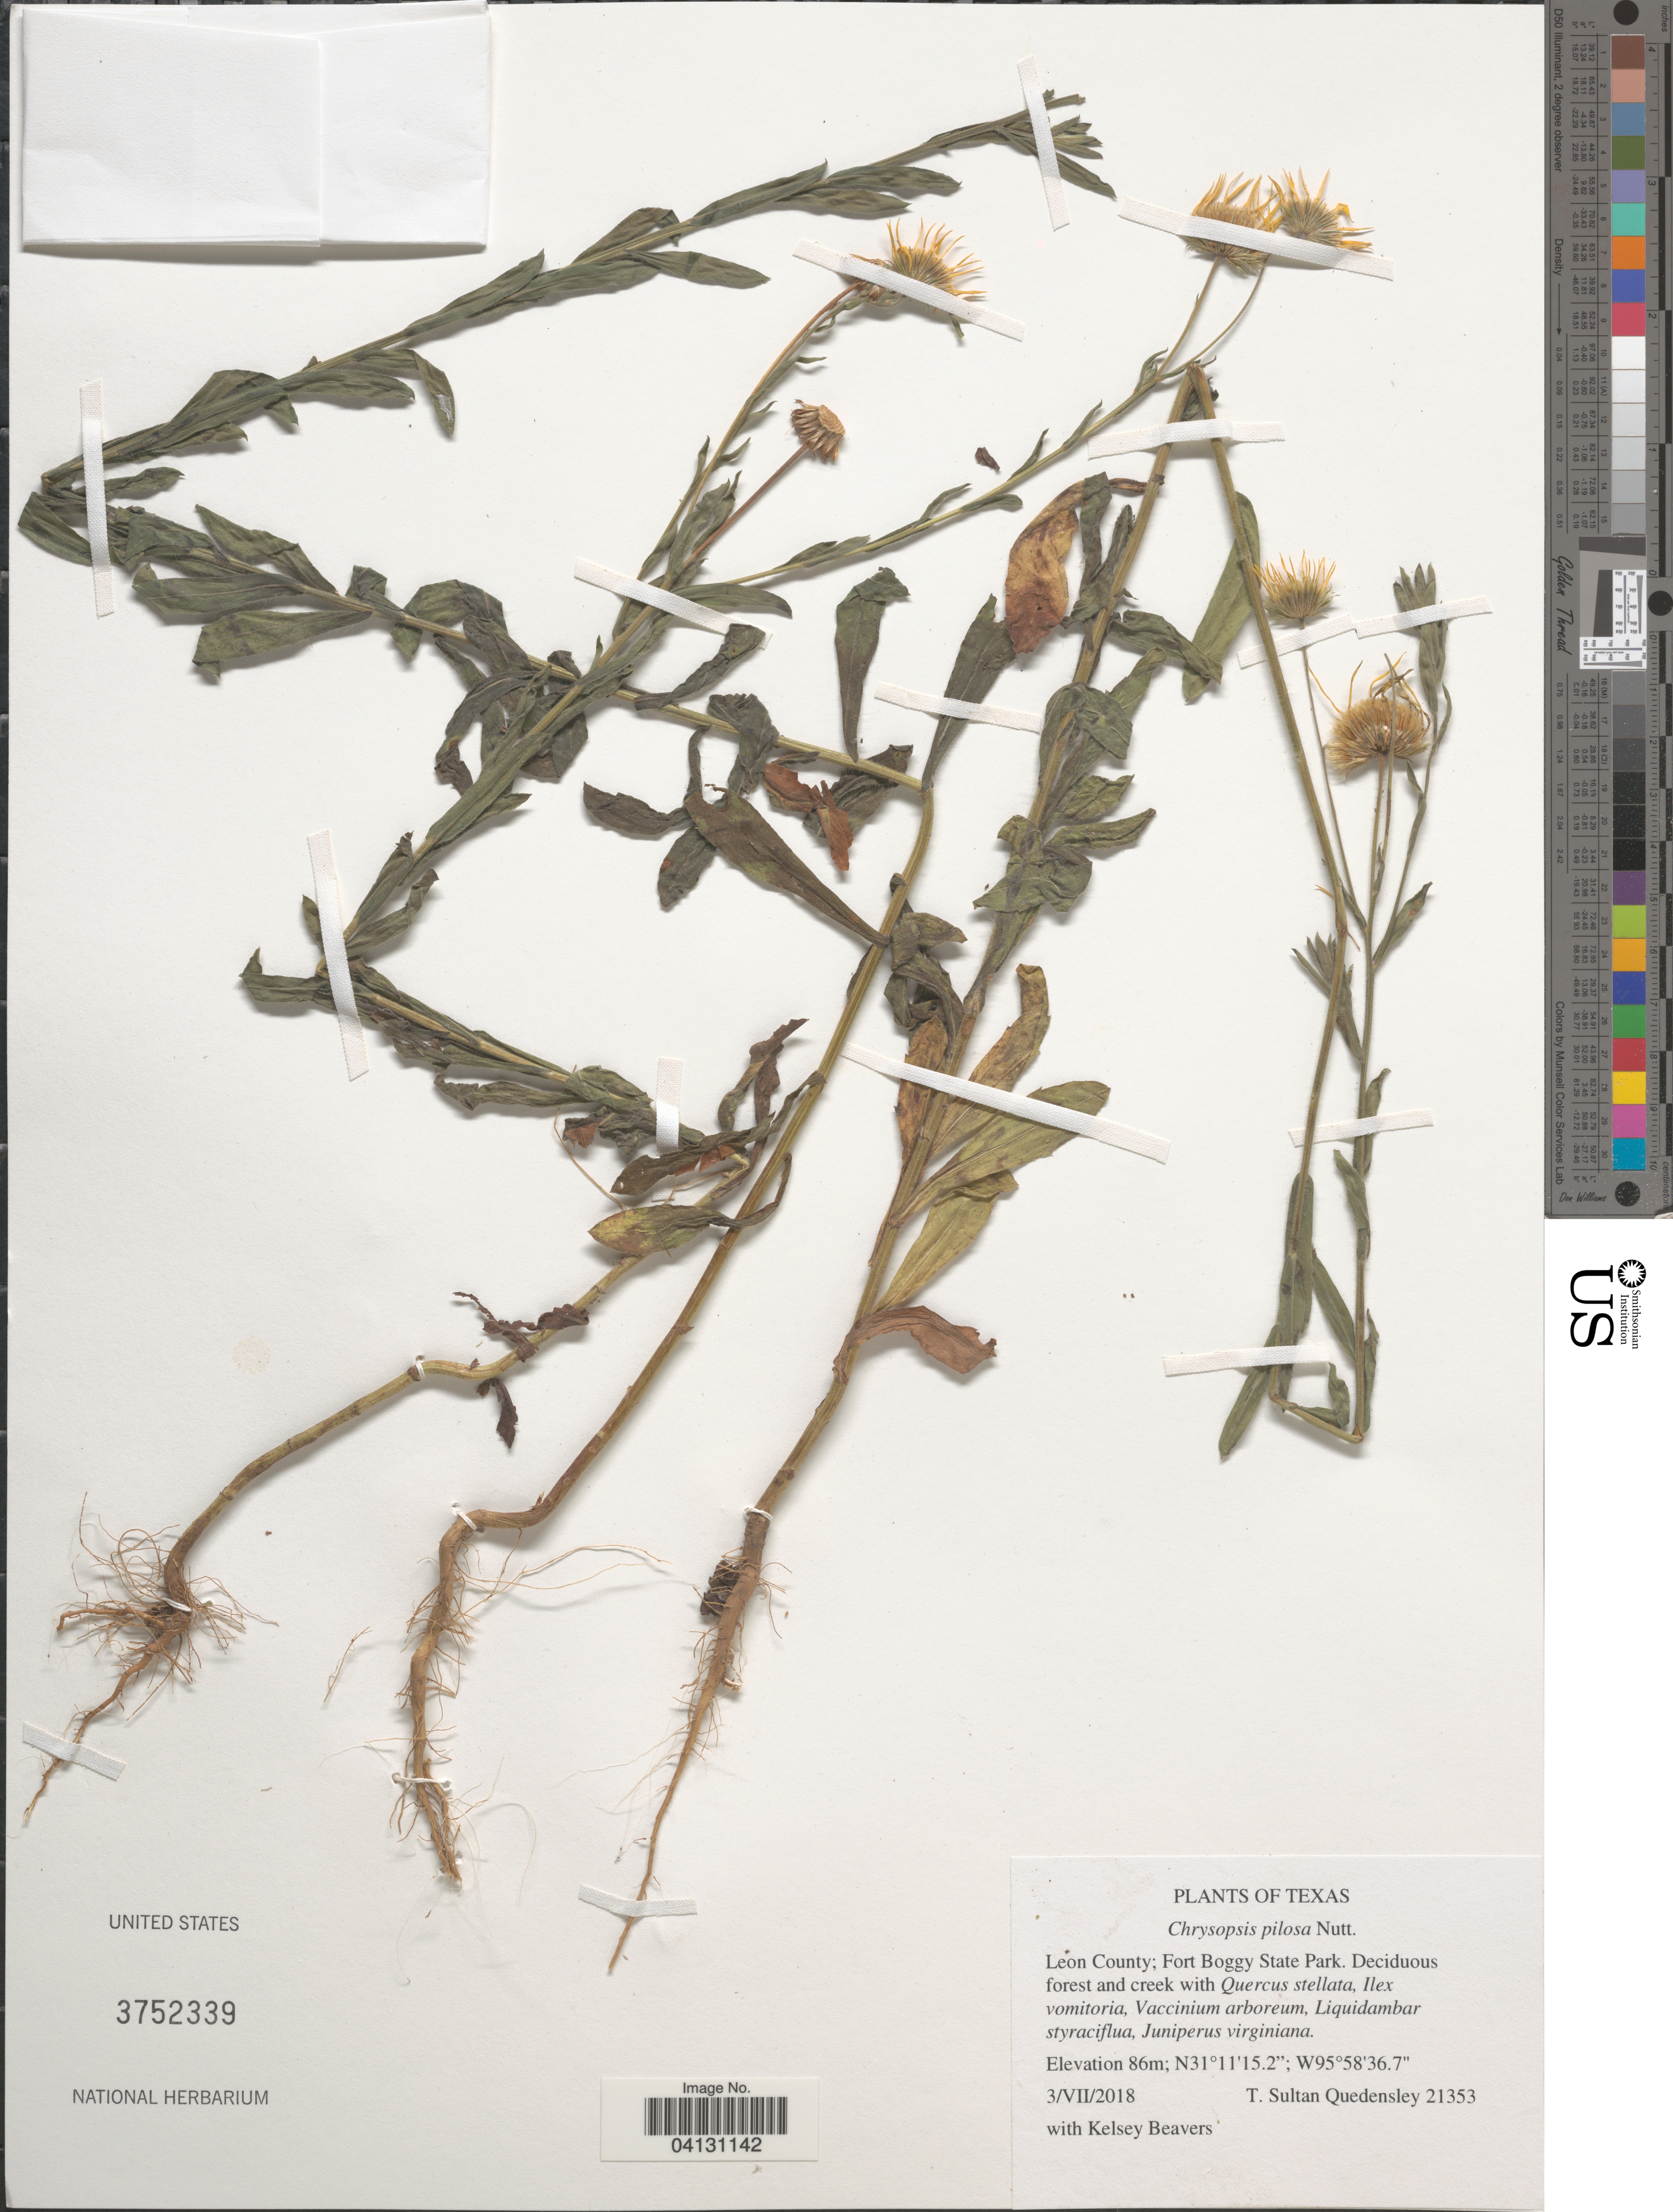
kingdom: Plantae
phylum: Tracheophyta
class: Magnoliopsida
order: Asterales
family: Asteraceae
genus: Chrysopsis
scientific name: Chrysopsis pilosa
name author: Nutt.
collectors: T. S. Quedensley & K. Beavers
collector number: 21353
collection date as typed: Transcribed d/m/y: 3/7/2018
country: United States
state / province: Texas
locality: Leon County: Fort Boggy State Park.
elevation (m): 86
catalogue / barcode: US 3752339